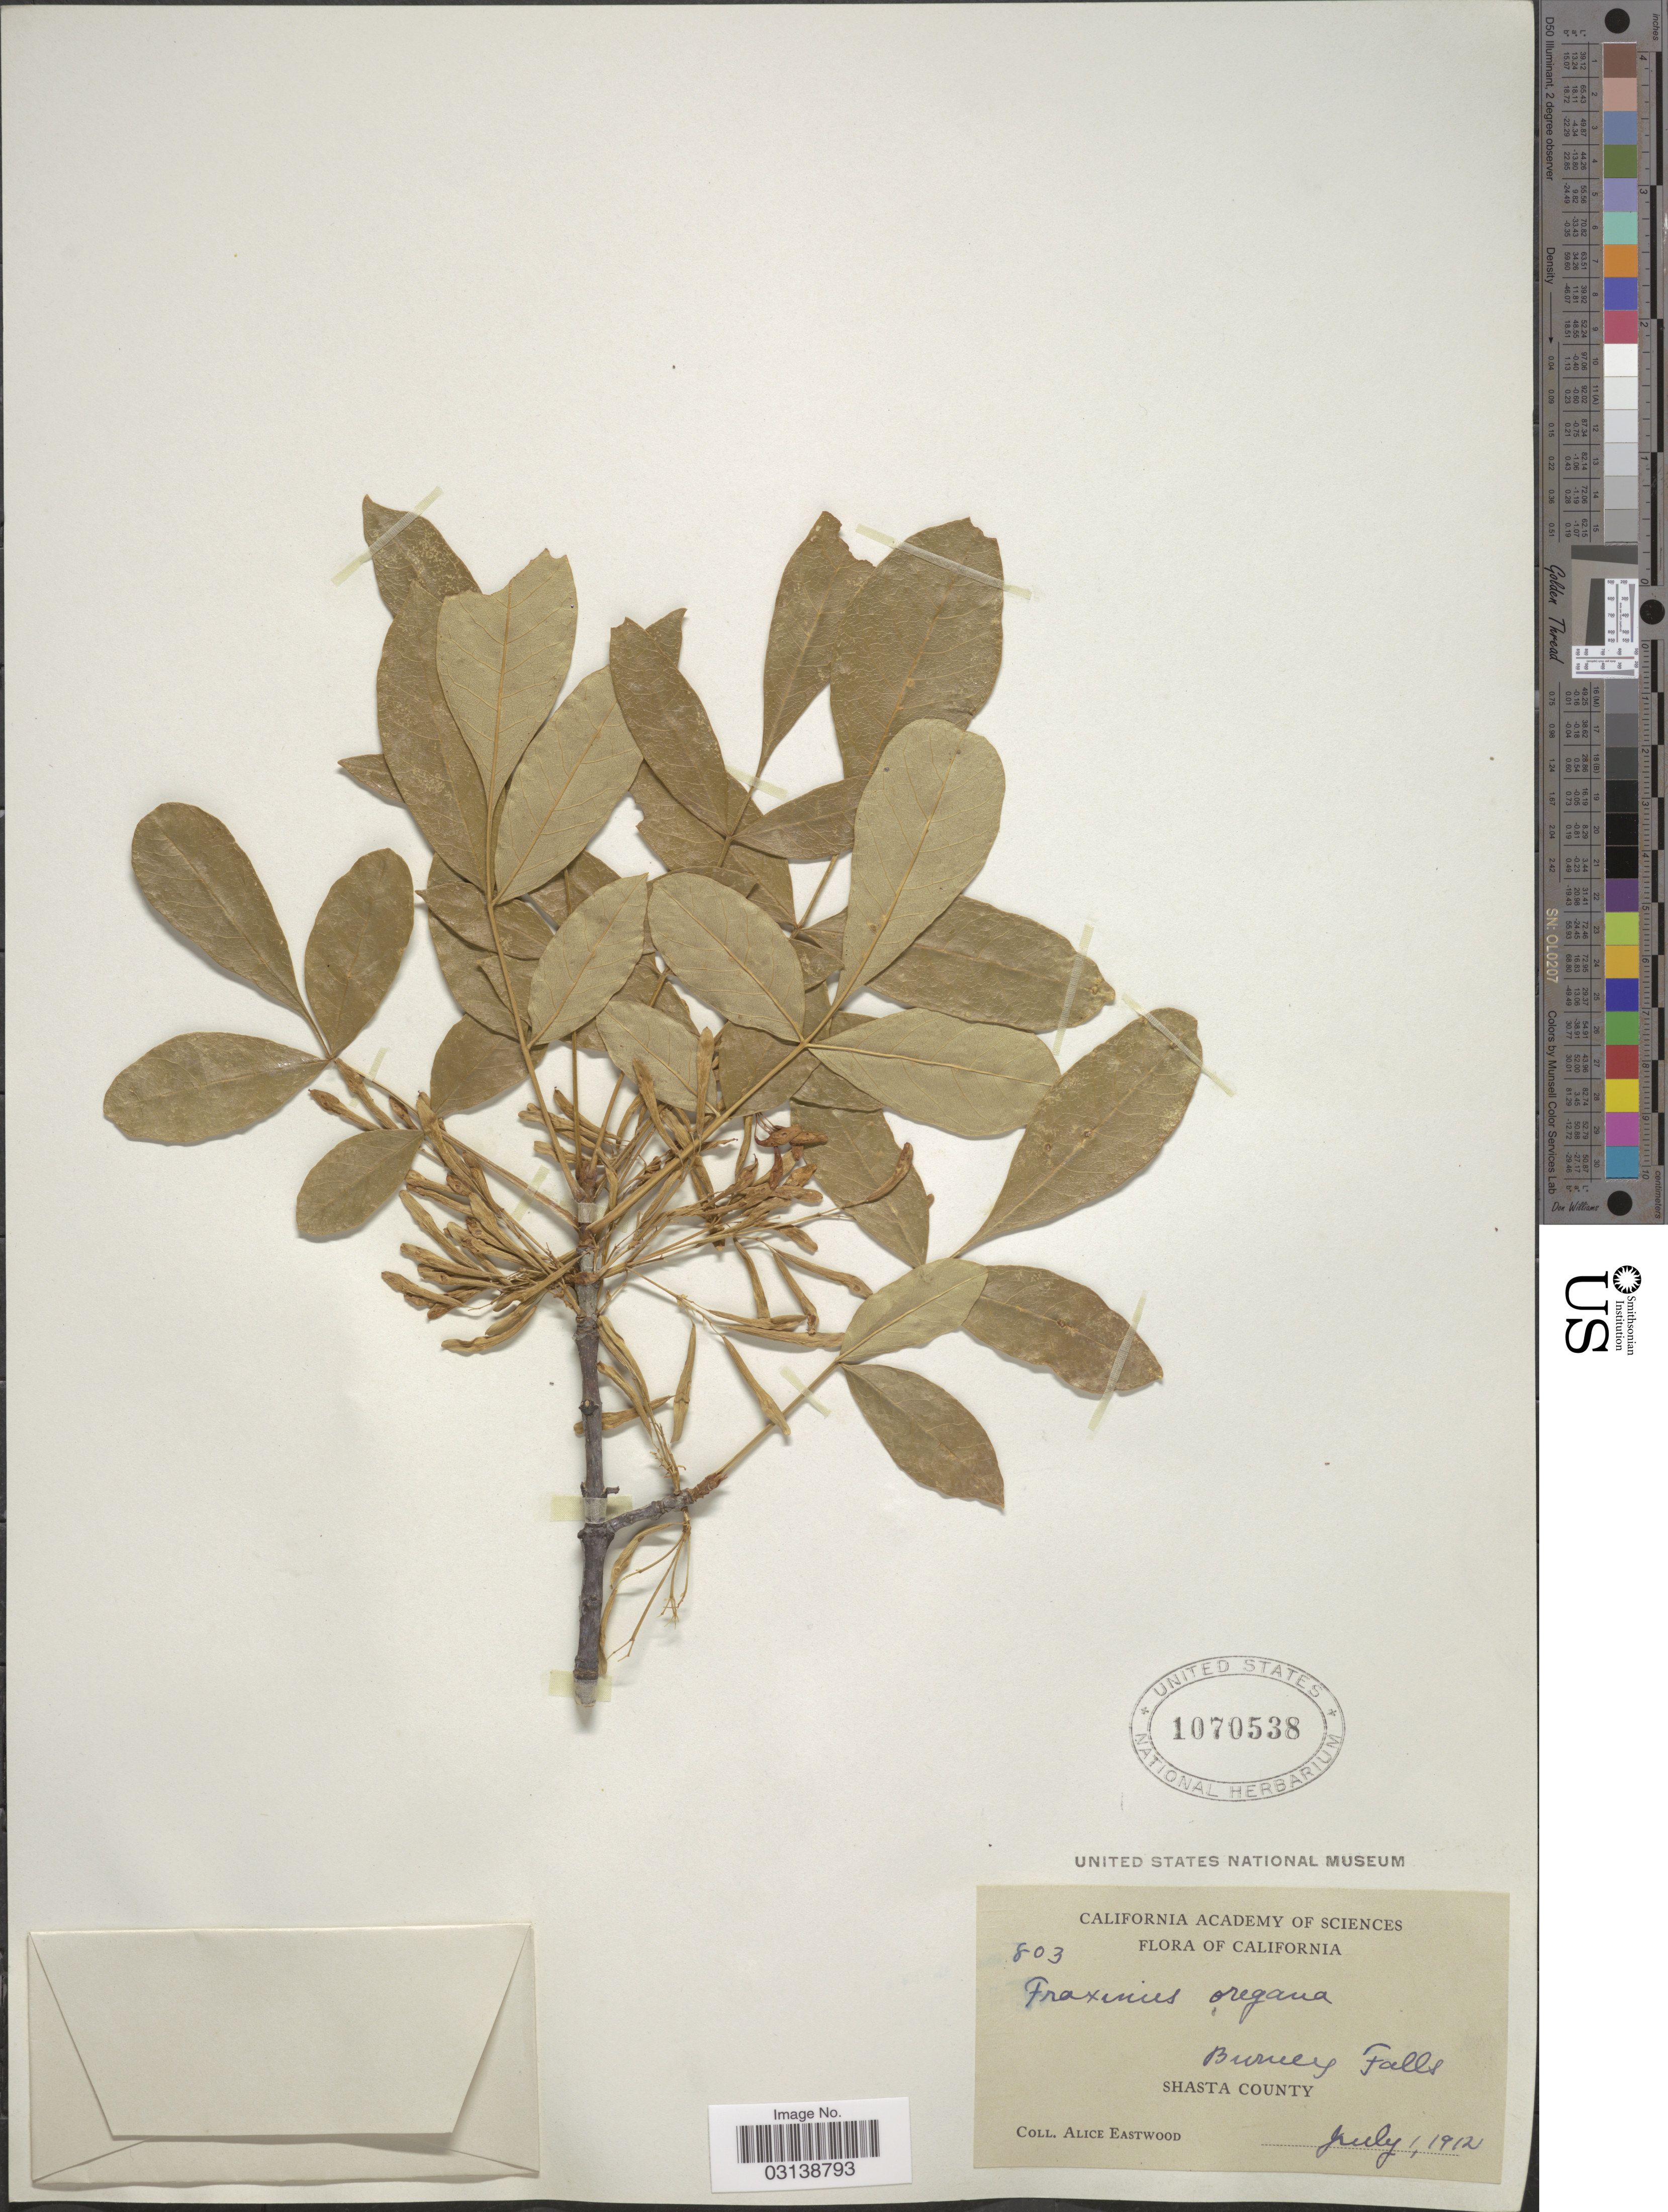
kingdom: Plantae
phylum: Tracheophyta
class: Magnoliopsida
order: Lamiales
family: Oleaceae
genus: Fraxinus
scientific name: Fraxinus latifolia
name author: Benth.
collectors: A. Eastwood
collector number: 803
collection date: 1912-07-01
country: United States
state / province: California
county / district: Shasta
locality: Burney Falls Shasta County.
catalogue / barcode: US 1070538